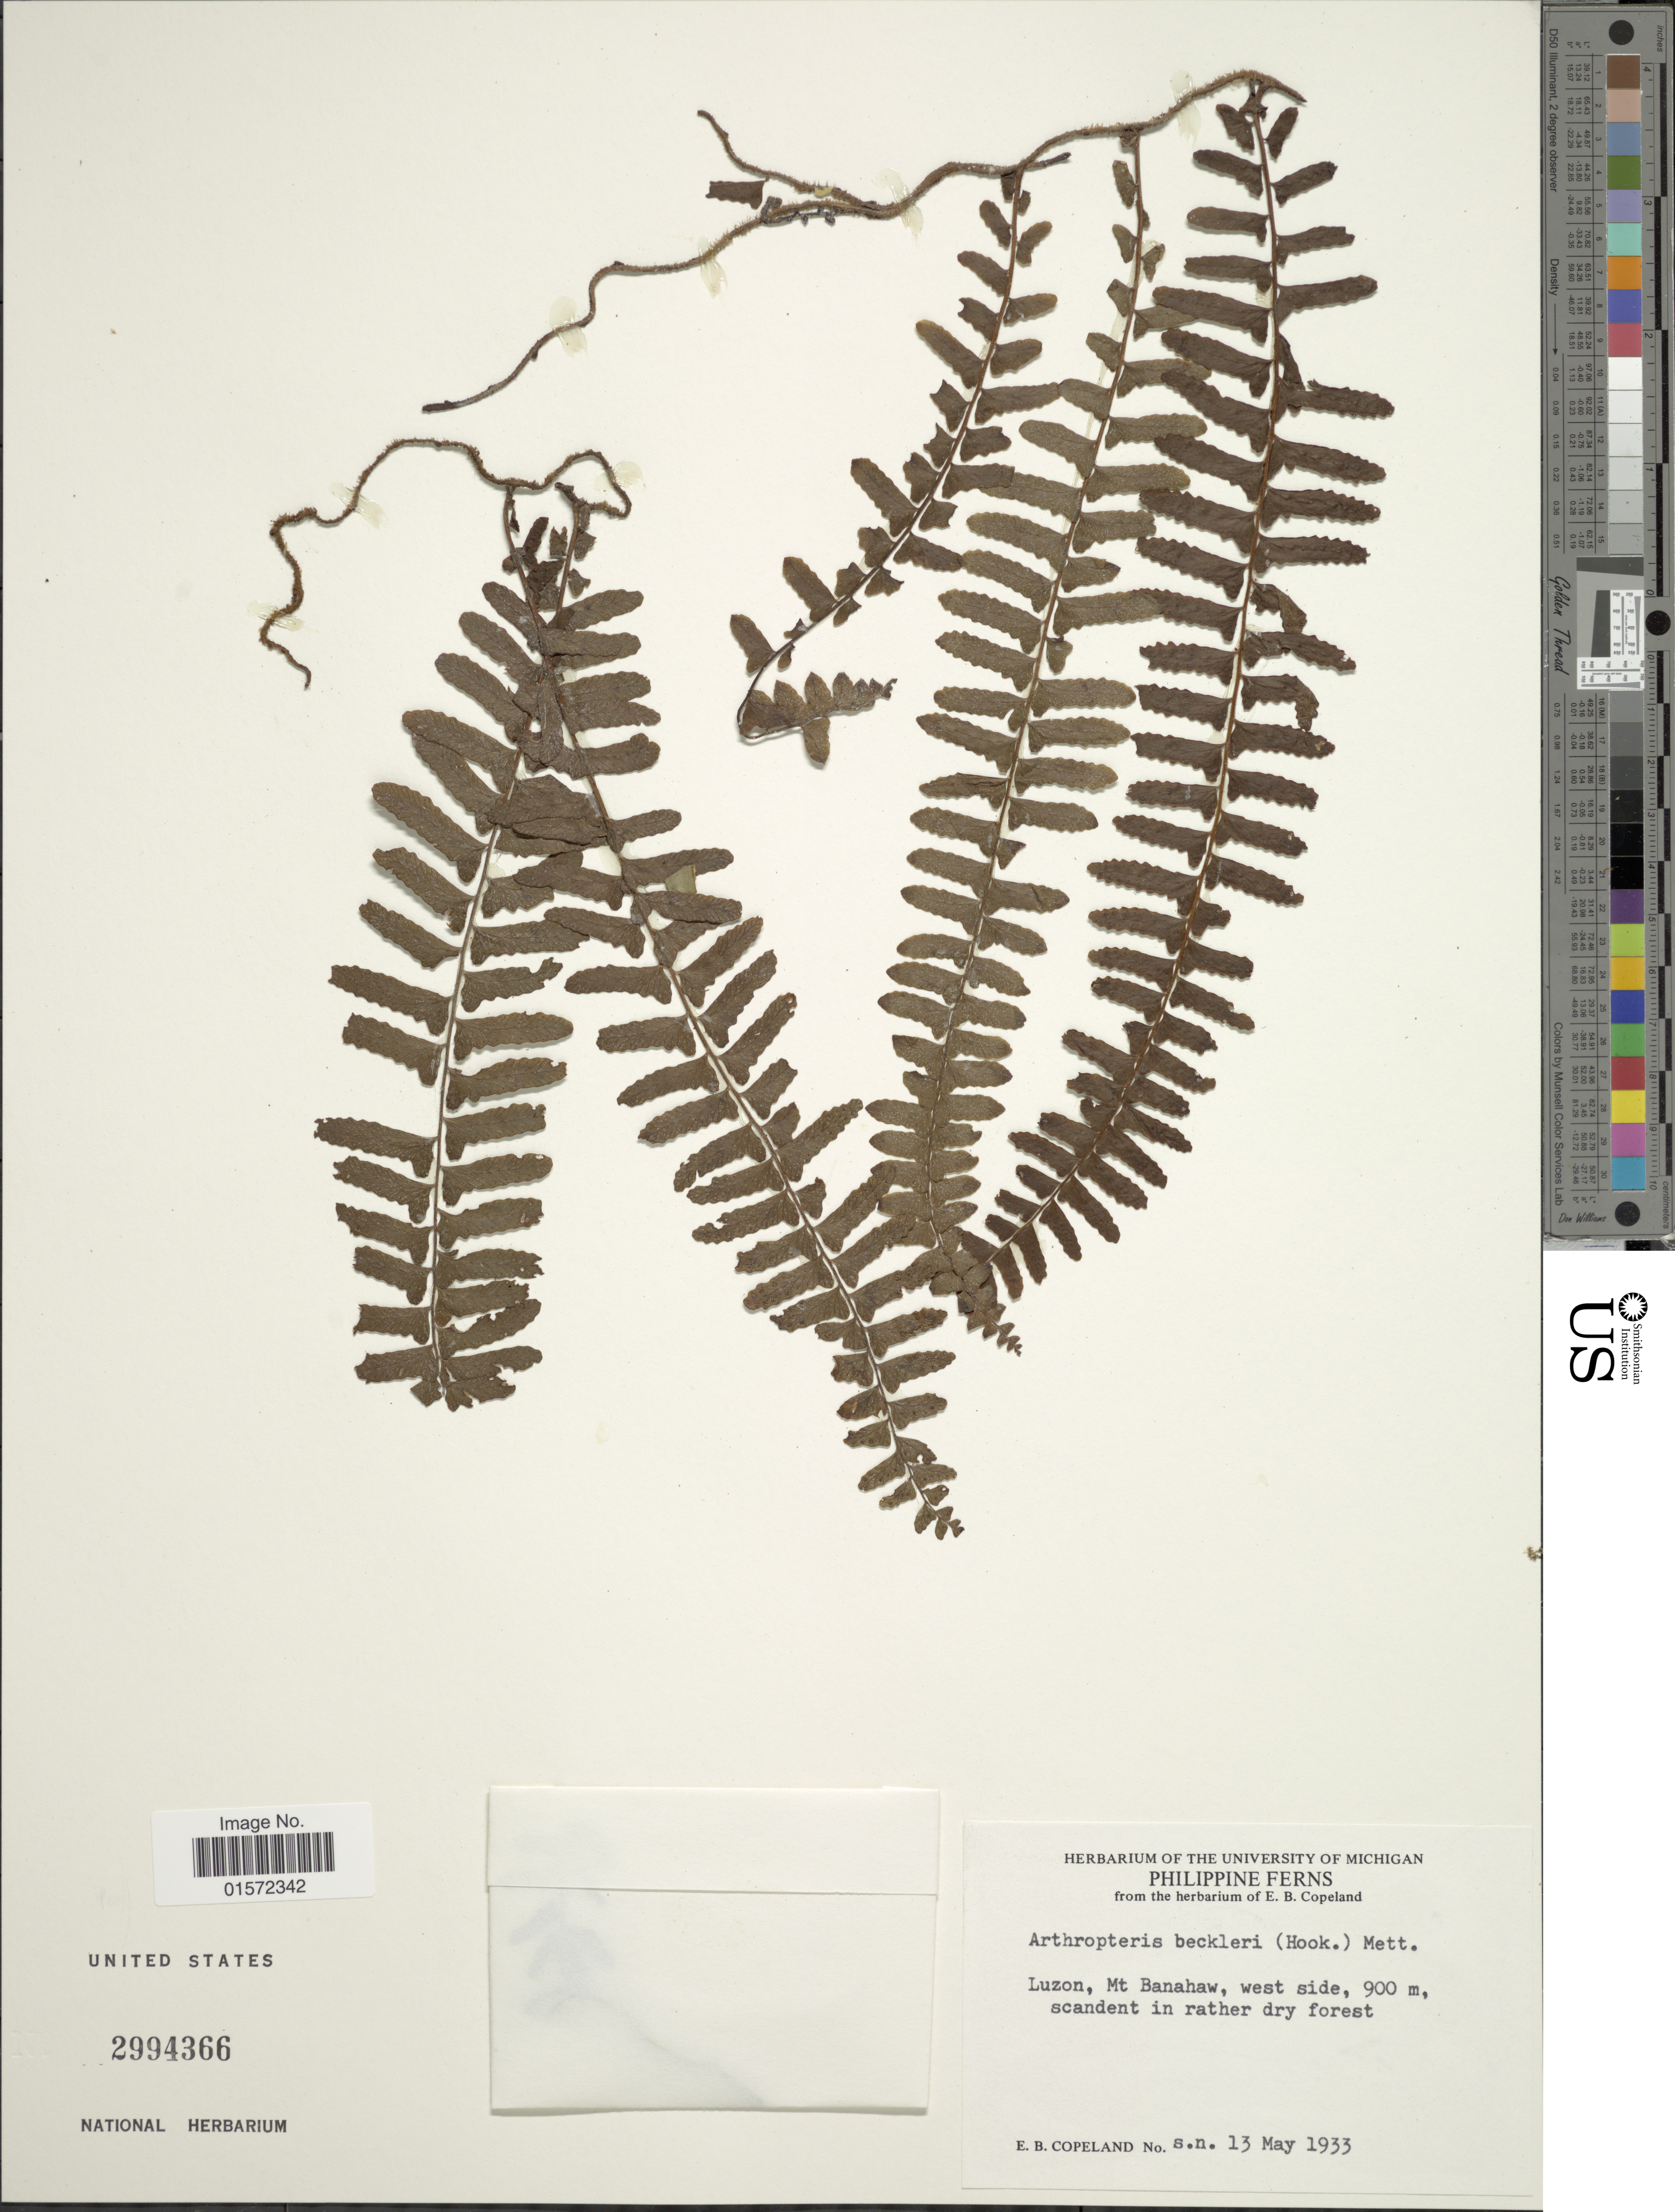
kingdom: Plantae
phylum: Tracheophyta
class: Polypodiopsida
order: Polypodiales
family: Tectariaceae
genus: Arthropteris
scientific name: Arthropteris beckleri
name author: (Hook.) Mett.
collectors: E. B. Copeland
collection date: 1933-05-13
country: Philippines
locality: Luzon, Mt Banahaw, west side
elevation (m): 900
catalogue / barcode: US 2994366